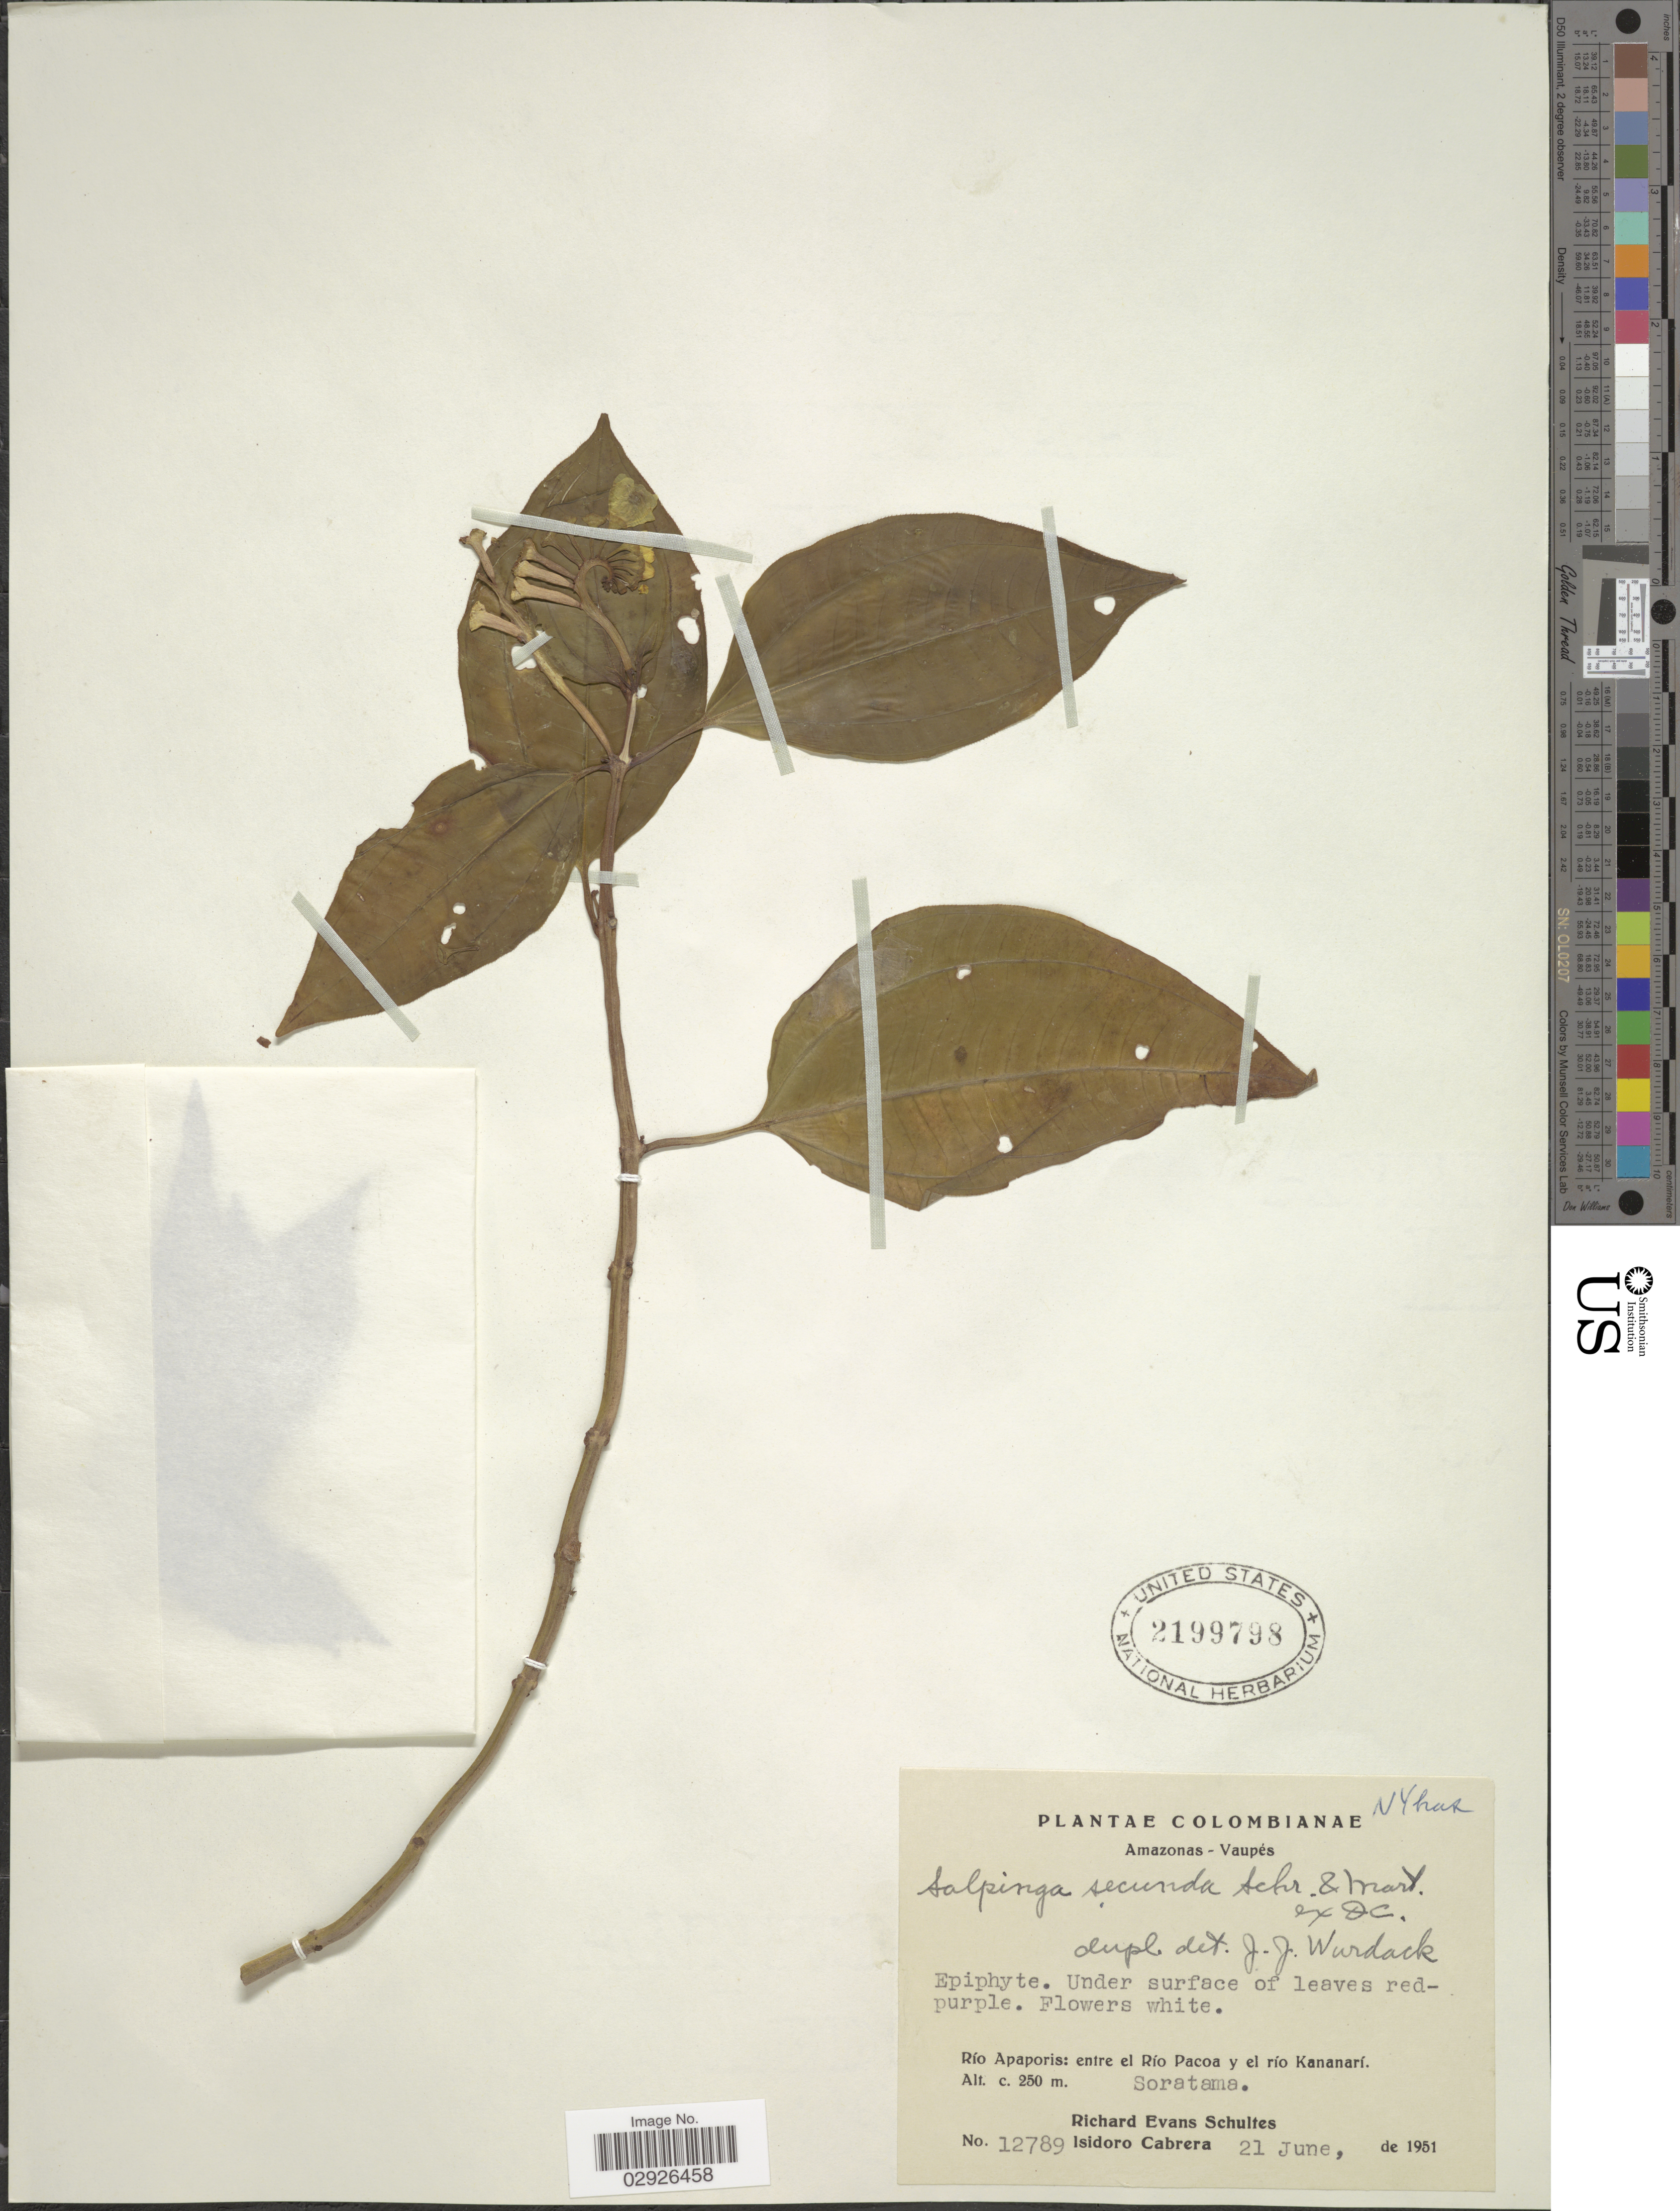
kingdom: Plantae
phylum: Tracheophyta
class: Magnoliopsida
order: Myrtales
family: Melastomataceae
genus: Salpinga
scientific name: Salpinga secunda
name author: Schrank & Mart. ex DC.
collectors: R. E. Schultes & I. Cabrera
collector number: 12789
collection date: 1951-06-21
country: Colombia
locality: Amazonas-Vaupés. Río Apaporis: entre el Río Pacoa y el río Kananarí. Soratama.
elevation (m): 250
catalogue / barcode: US 2199798